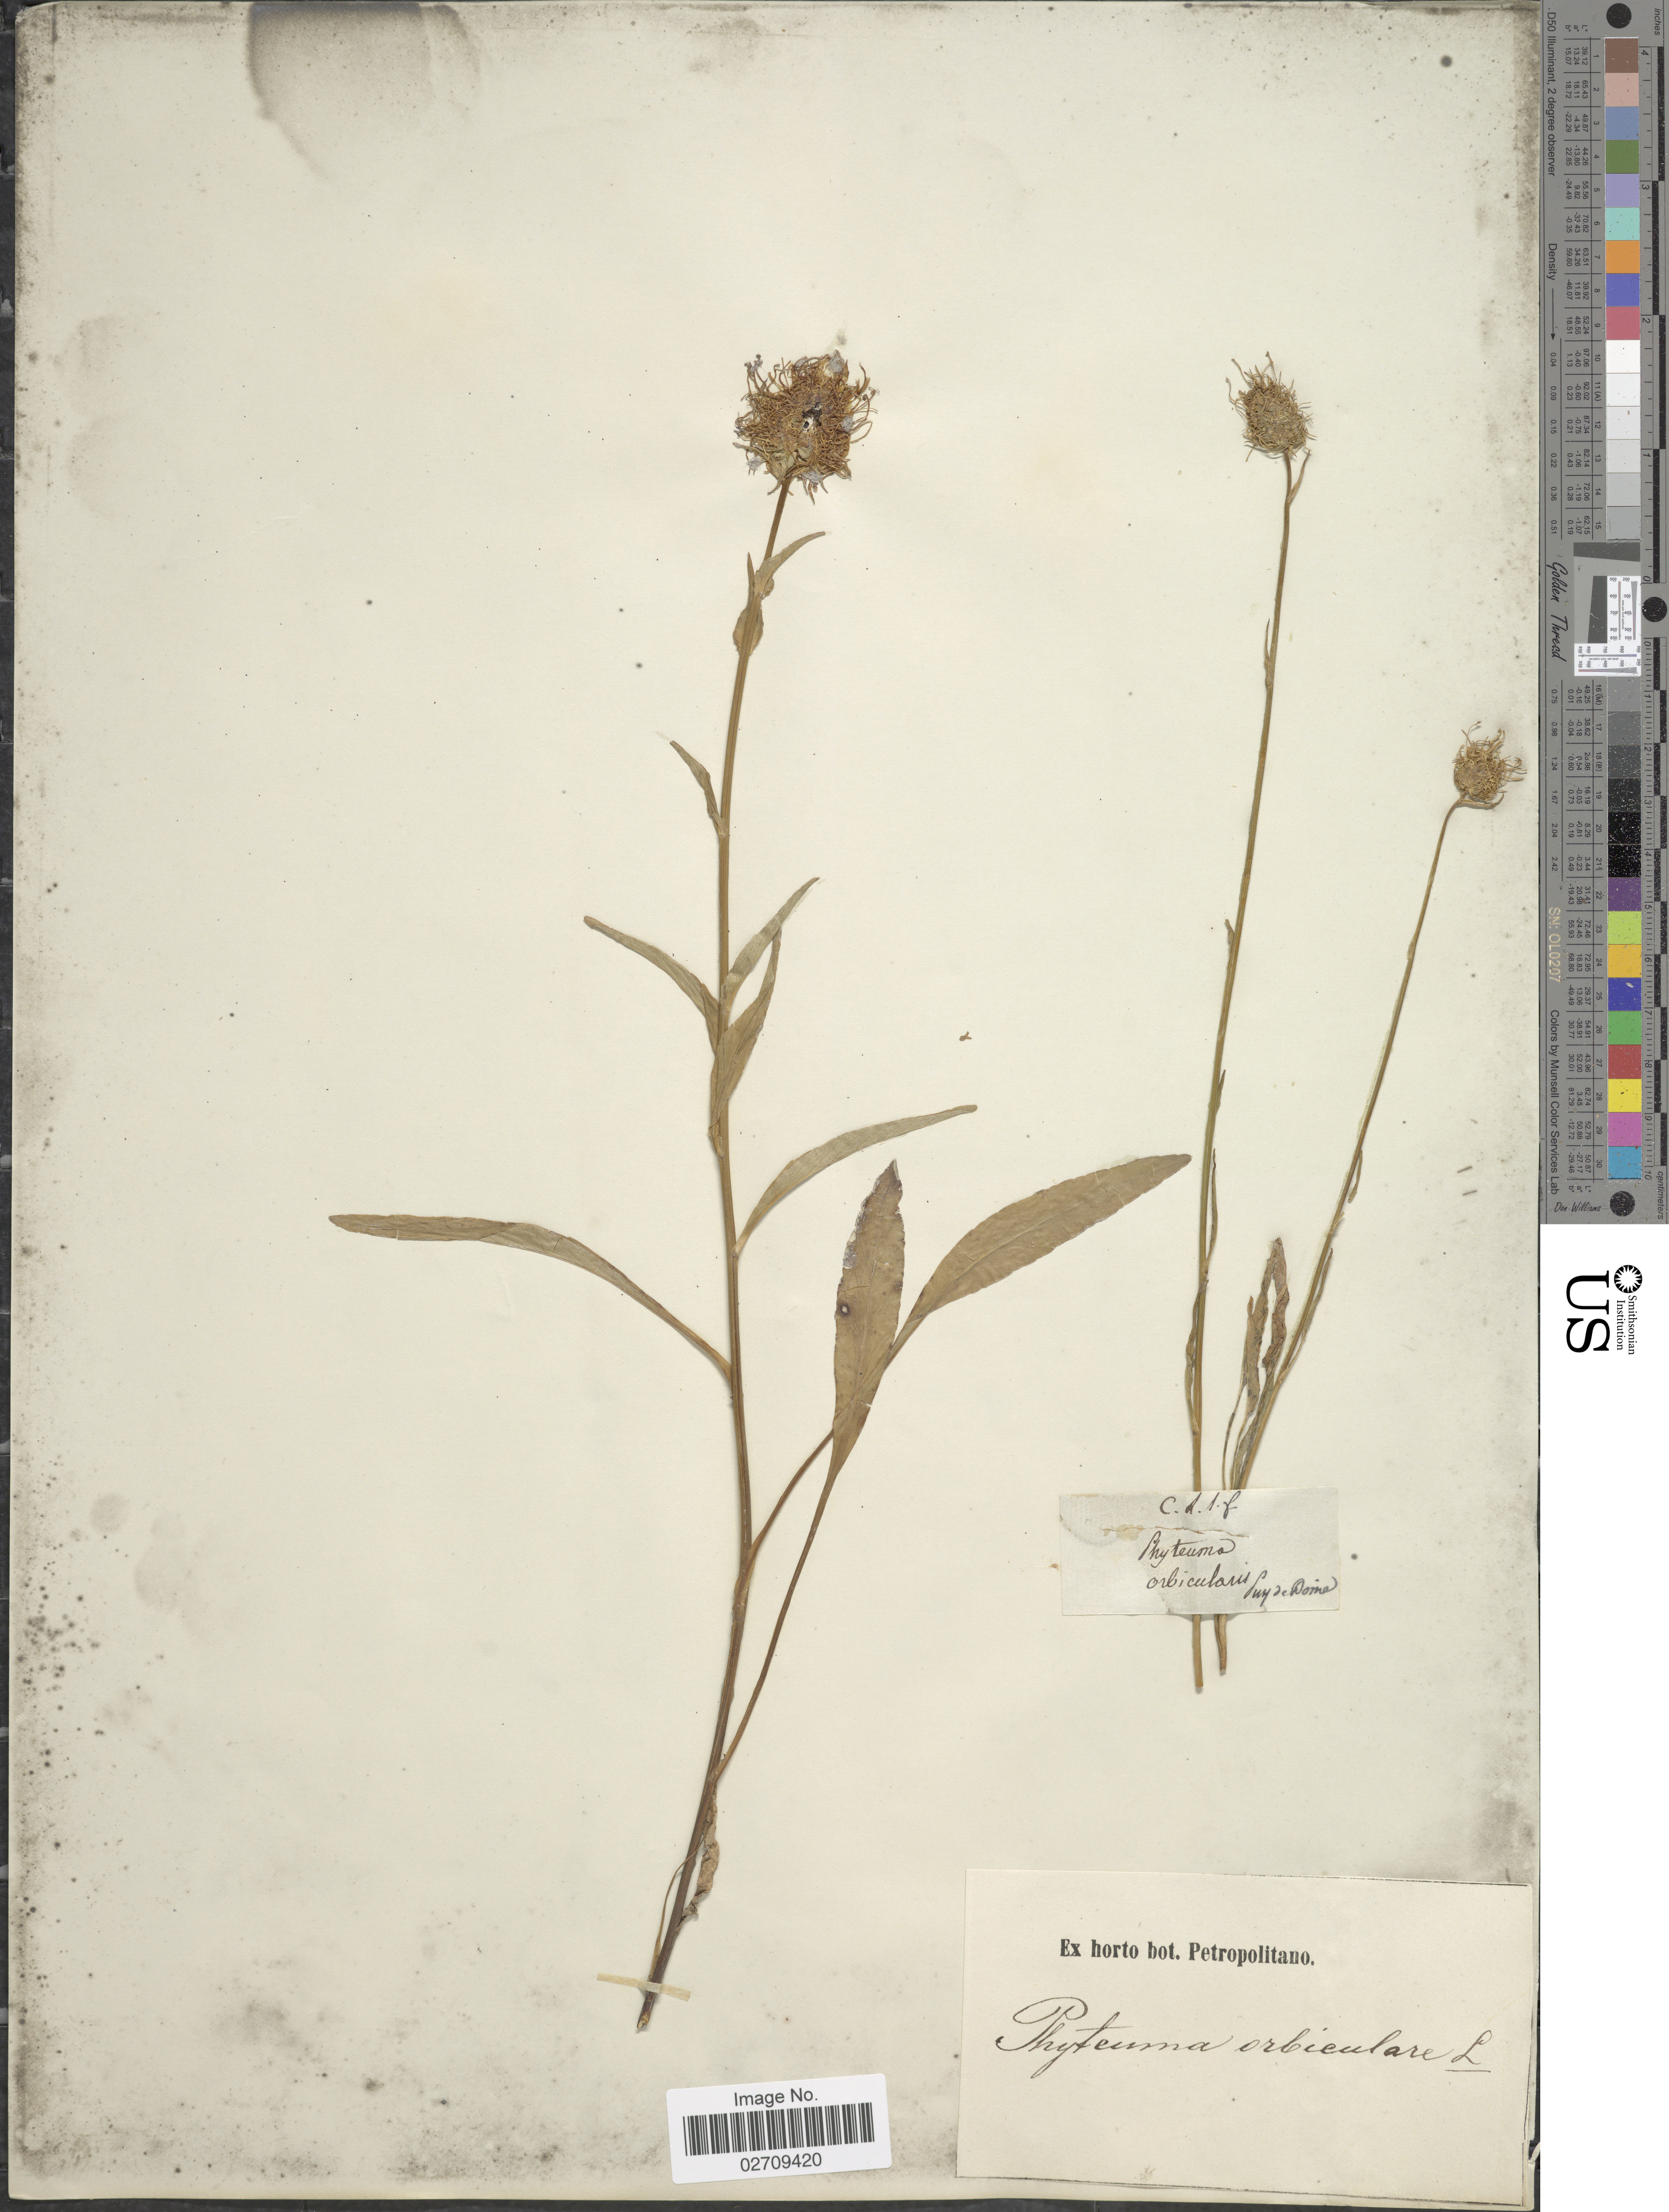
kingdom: Plantae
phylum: Tracheophyta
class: Magnoliopsida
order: Asterales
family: Campanulaceae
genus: Phyteuma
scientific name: Phyteuma orbiculare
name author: L.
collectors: ex Horto Bot. Petropolitano